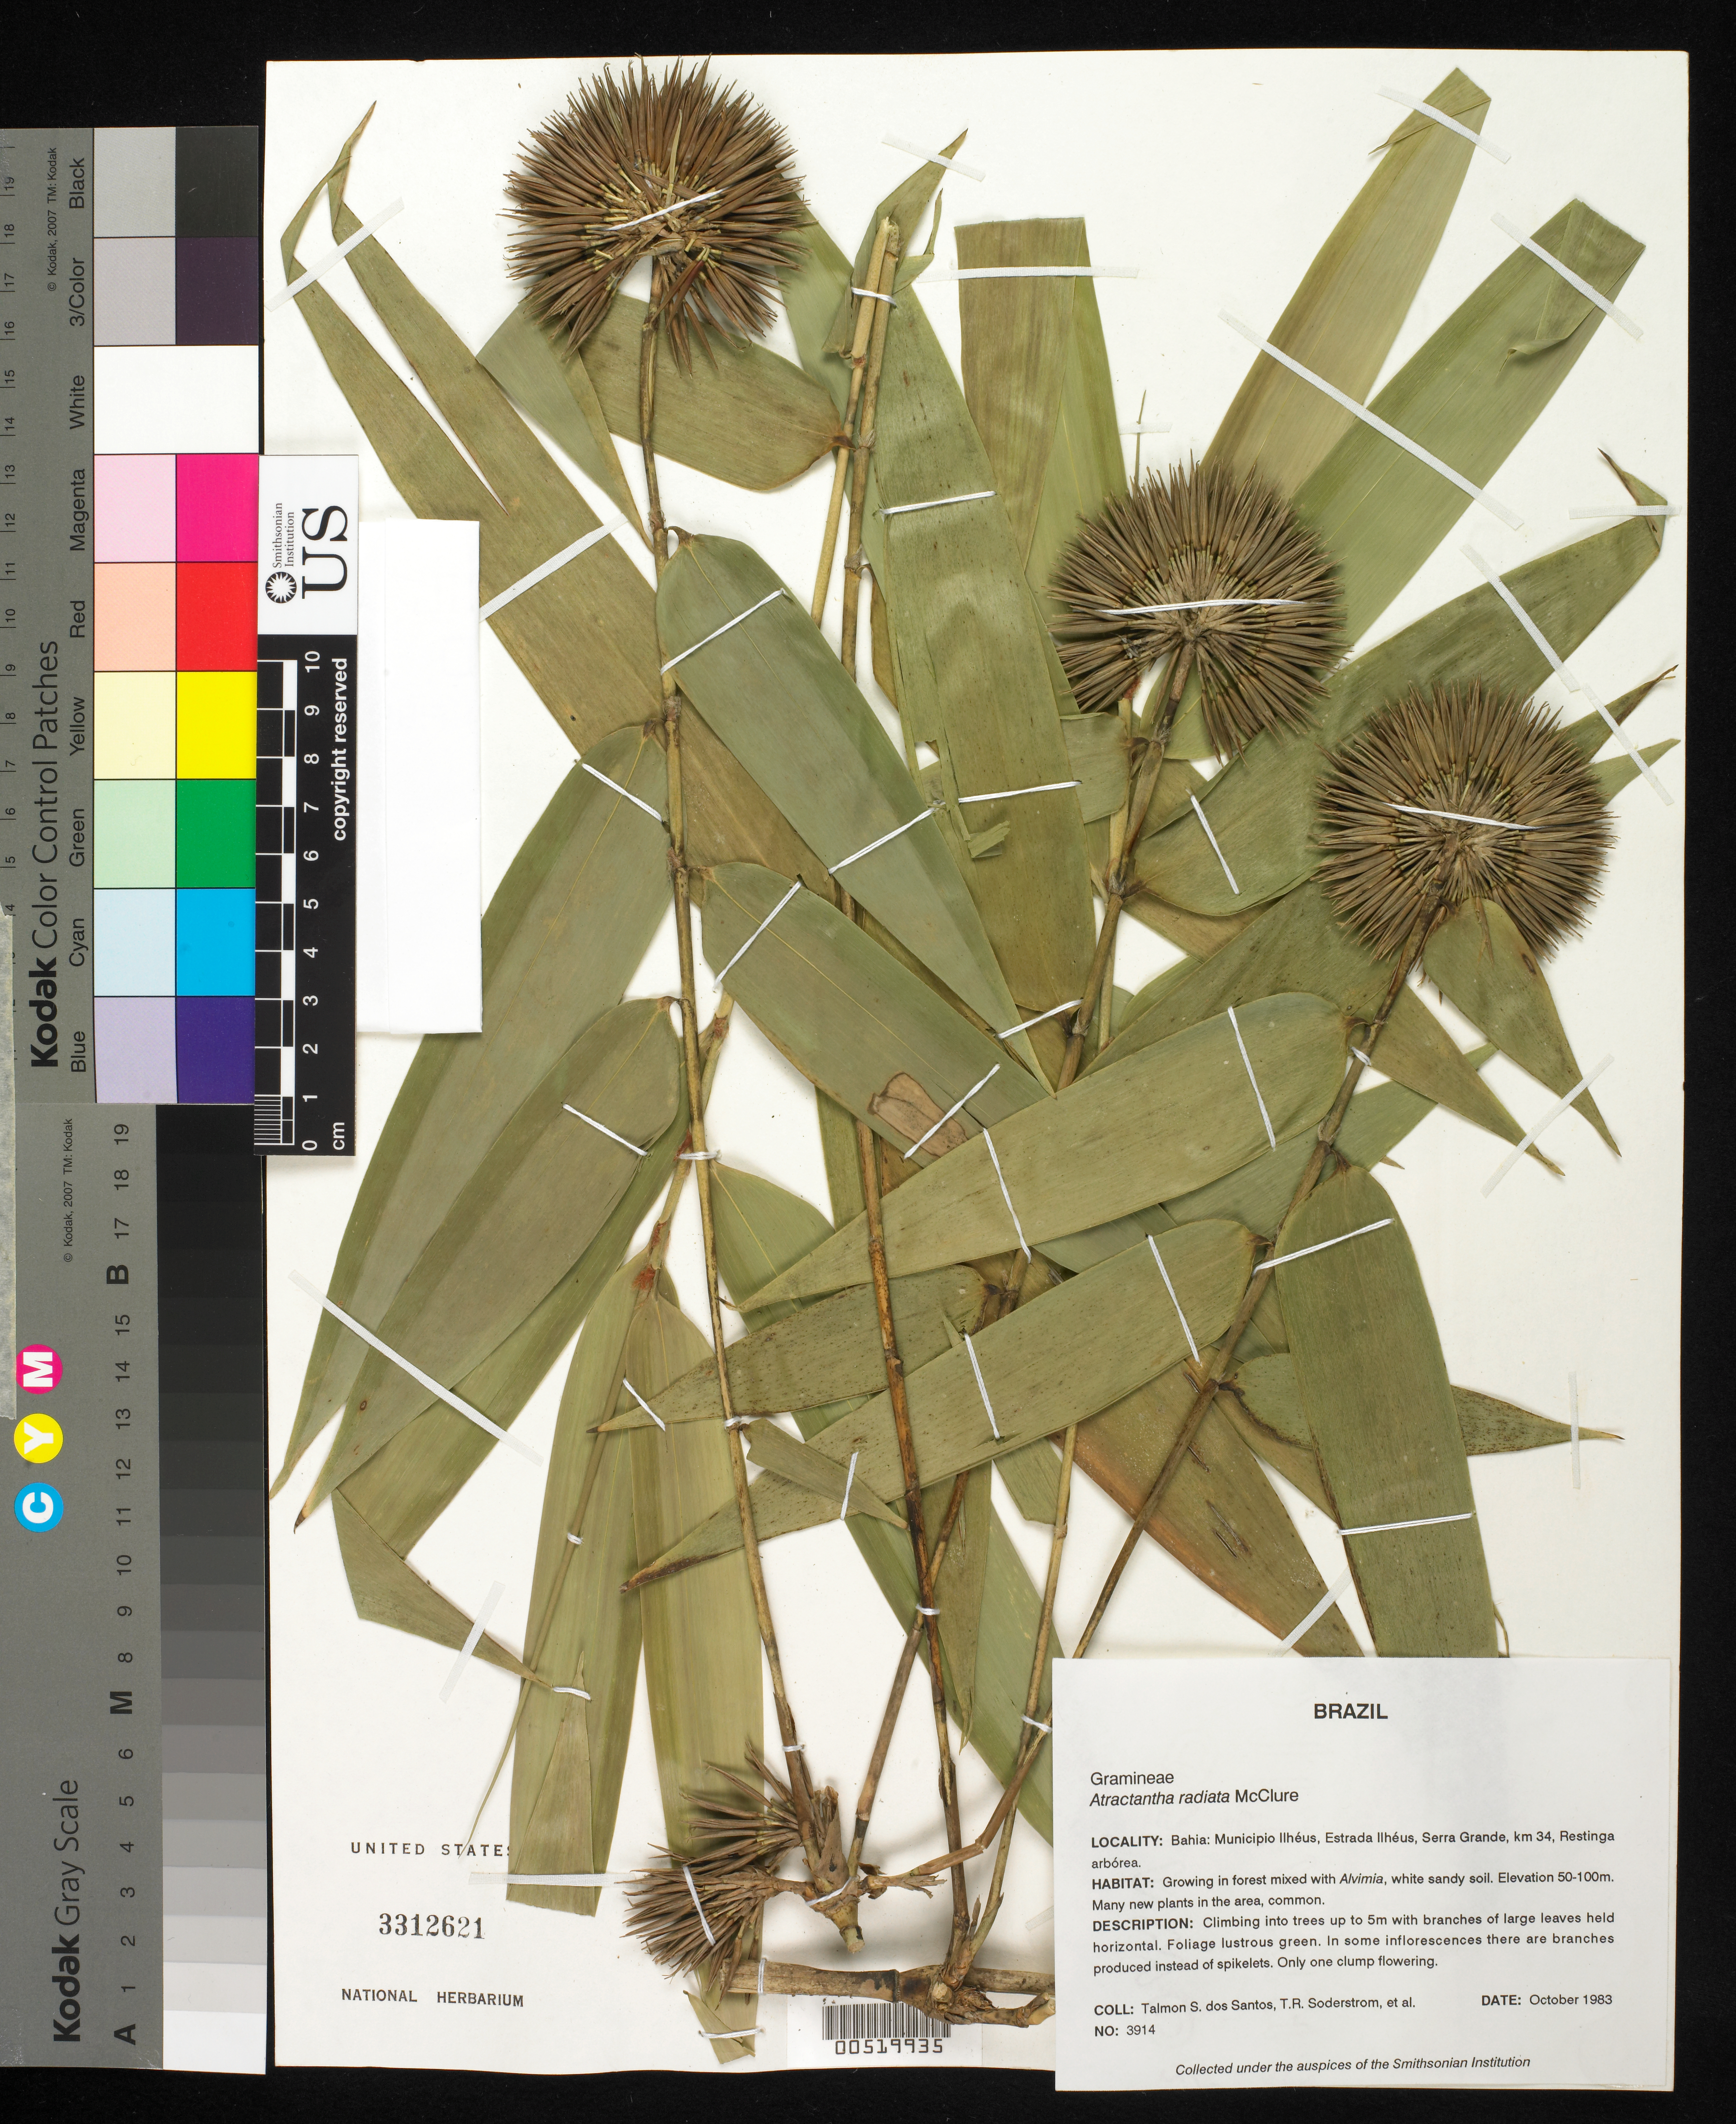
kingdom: Plantae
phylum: Tracheophyta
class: Liliopsida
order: Poales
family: Poaceae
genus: Atractantha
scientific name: Atractantha radiata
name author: McClure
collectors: T. S. Santos, T. R. Soderstrom & et al.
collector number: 3914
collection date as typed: Oct 1983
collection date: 1983-10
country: Brazil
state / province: Bahia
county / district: Ilhéus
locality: Serra Grande, km 34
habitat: in forest mixed with Alvimia, white sandy soil.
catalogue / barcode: US 3312621